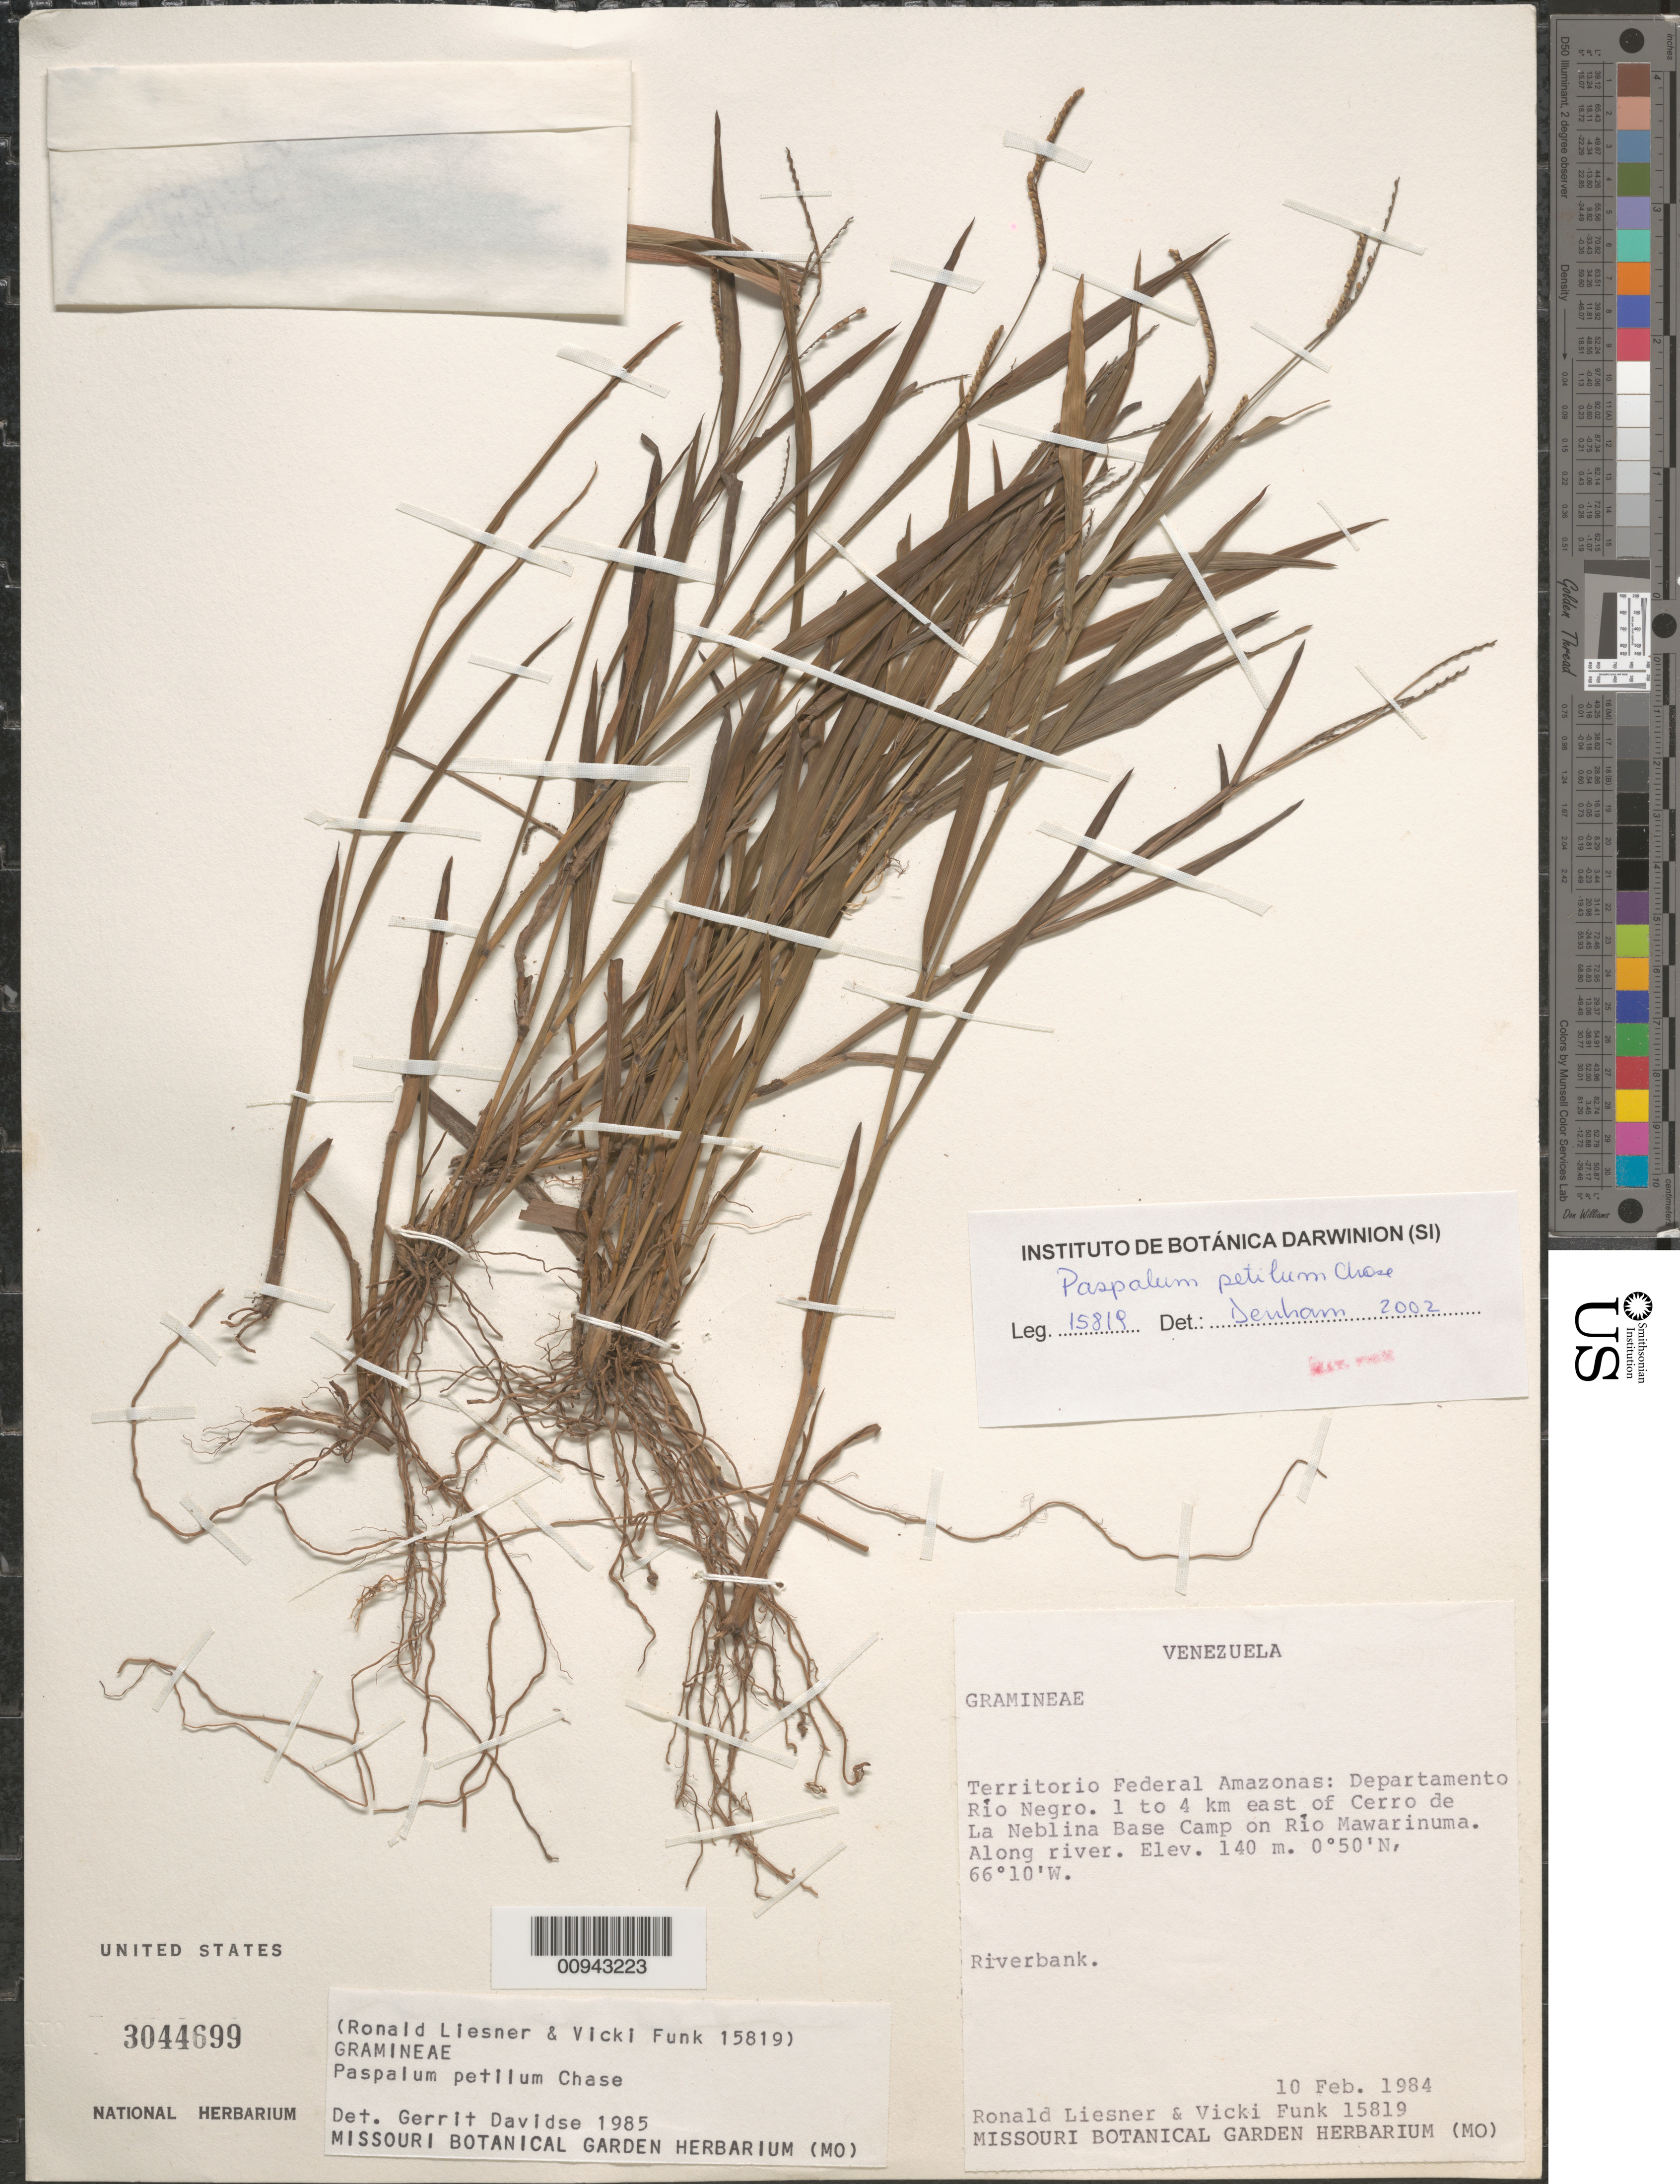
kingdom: Plantae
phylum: Tracheophyta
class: Liliopsida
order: Poales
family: Poaceae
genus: Paspalum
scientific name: Paspalum petilum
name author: Chase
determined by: Dehman, --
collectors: R. L. Liesner & V. Funk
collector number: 15819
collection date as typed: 10-Feb-84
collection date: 1984-02-10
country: Venezuela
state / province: Amazonas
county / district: Río Negro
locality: Río Mawarinuma, 1-4 km E of Cerro de La Neblina Base Camp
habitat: Riverbank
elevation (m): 140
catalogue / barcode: US 3044699